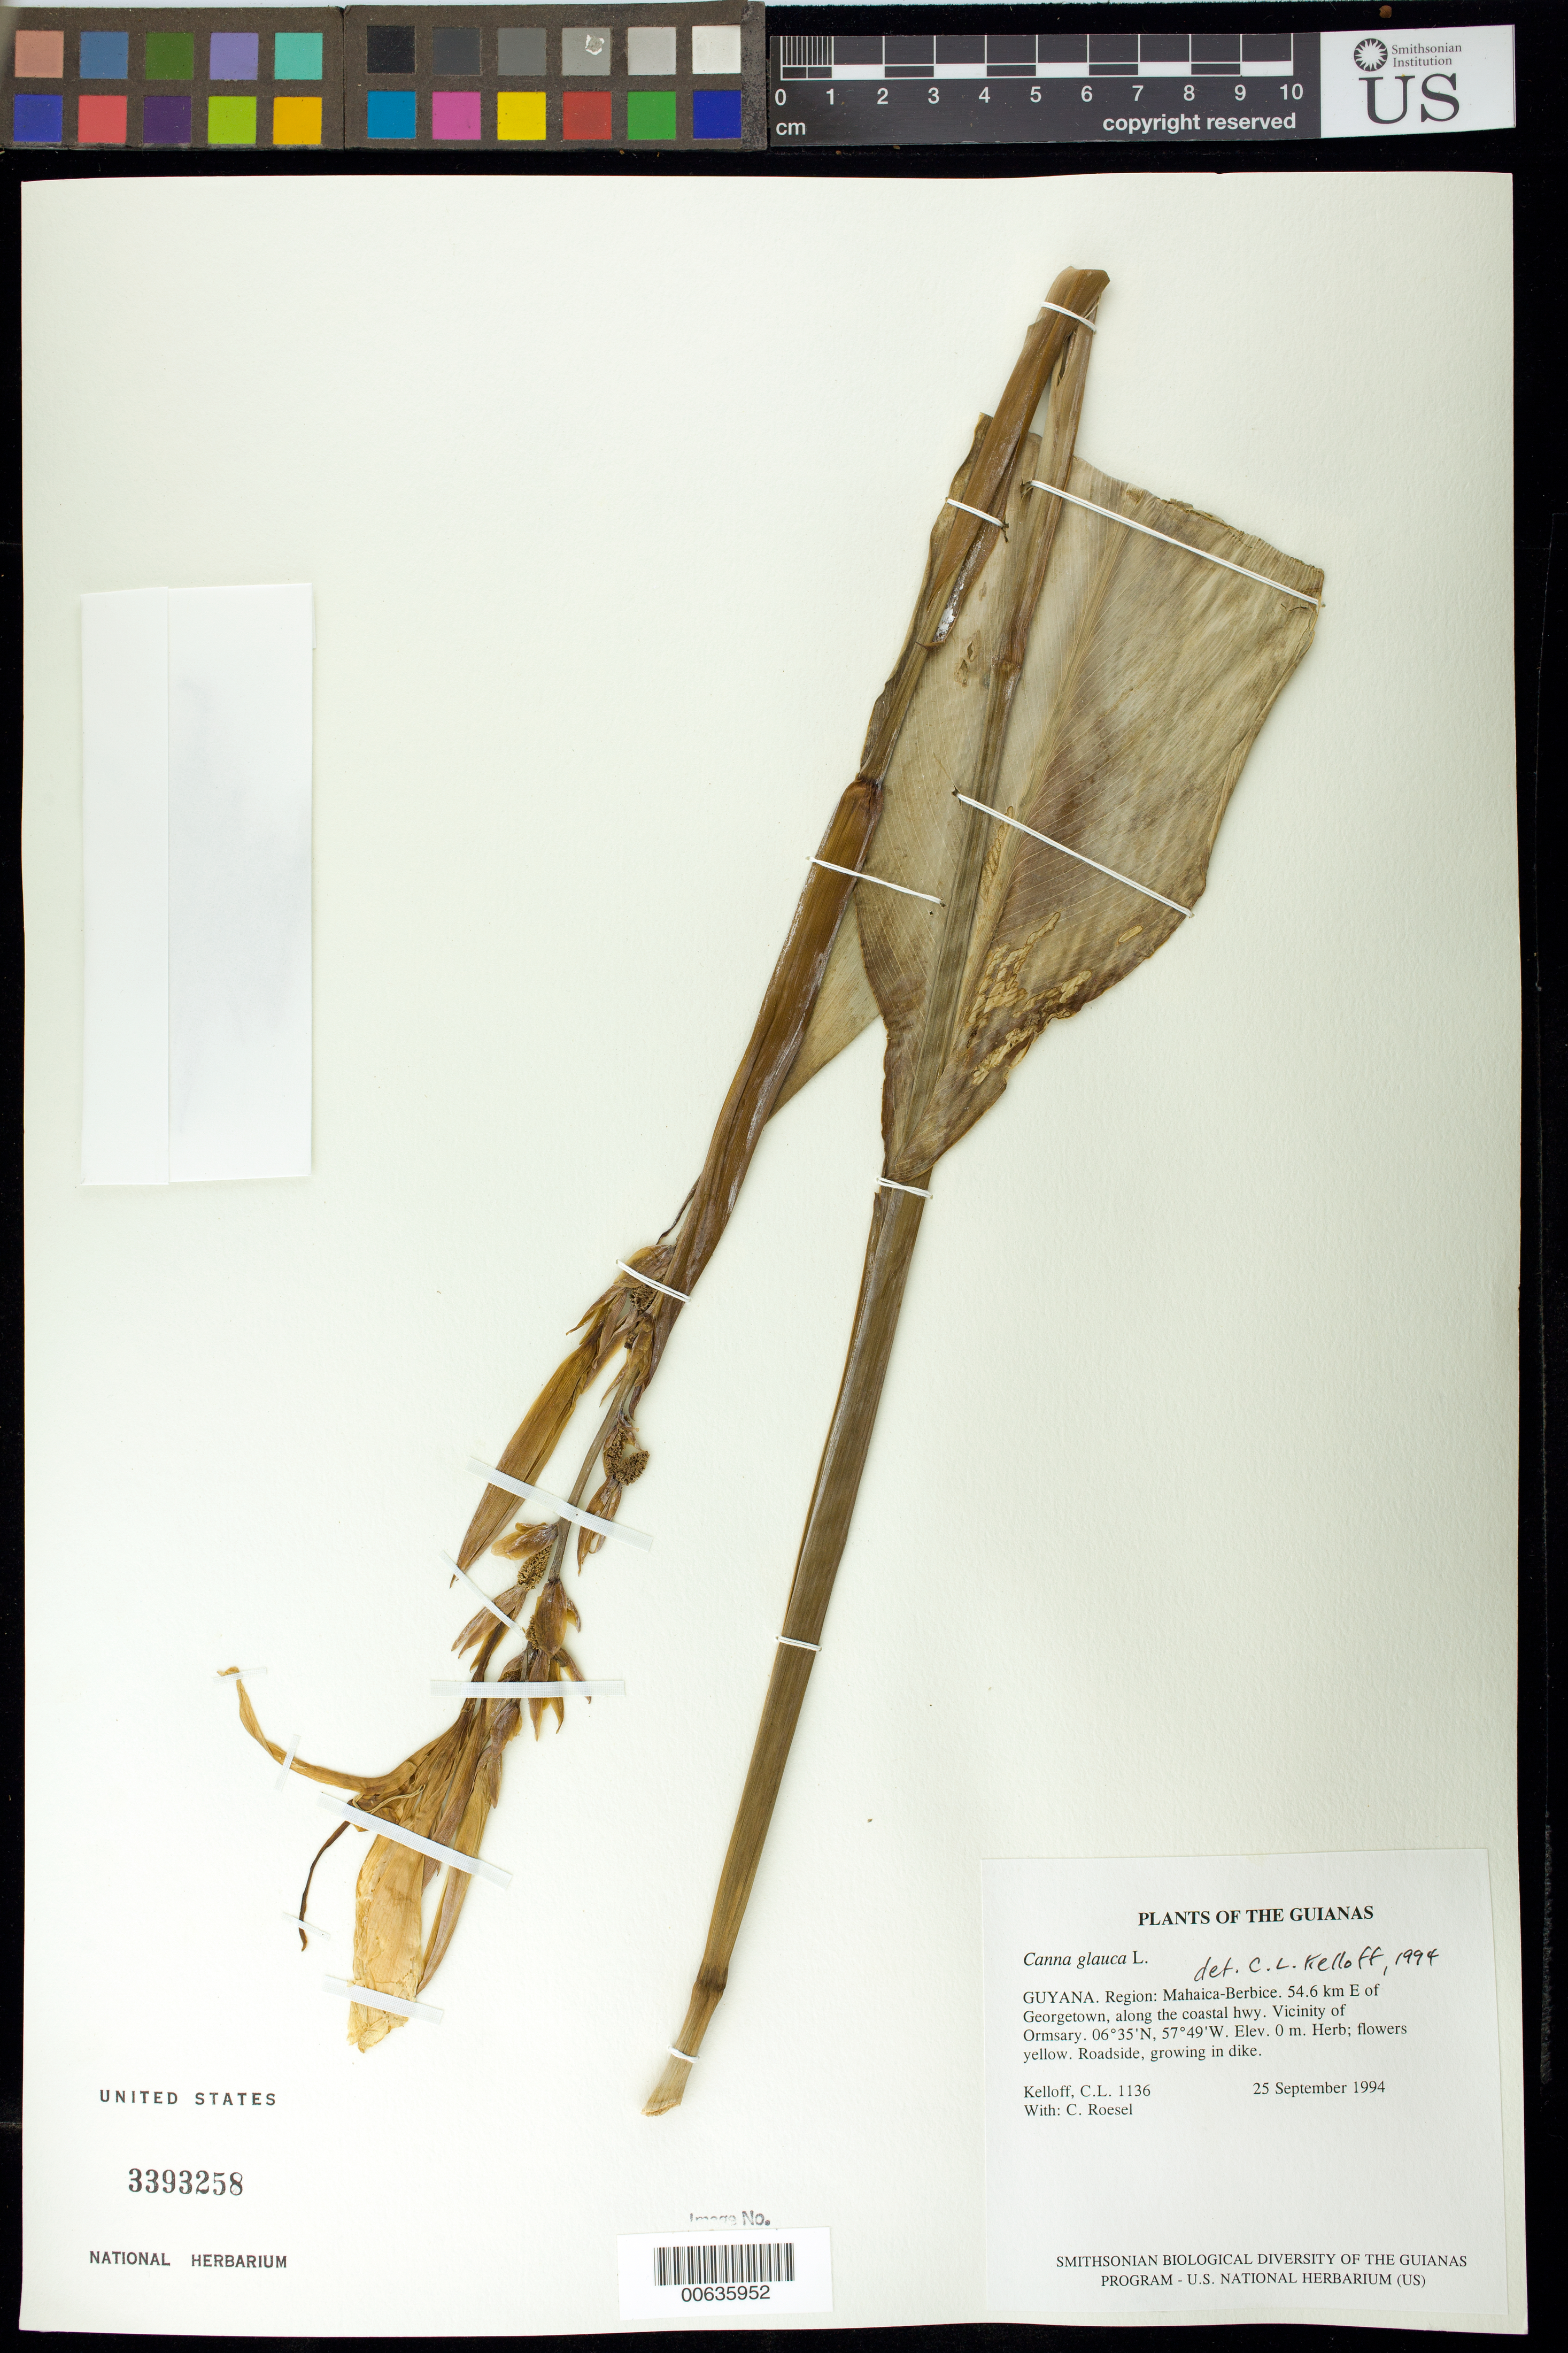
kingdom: Plantae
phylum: Tracheophyta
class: Liliopsida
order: Zingiberales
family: Cannaceae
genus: Canna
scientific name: Canna glauca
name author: L.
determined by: Kelloff, Carol L., (US), Smithsonian Institution - National Museum of Natural History (UNITED STATES)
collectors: C. L. Kelloff & C. S. Roesel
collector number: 1136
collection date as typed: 25 September 1994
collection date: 1994-09-25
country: Guyana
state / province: Mahaica-Berbice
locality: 54.6 km E of Georgetown, along the coastal hwy. Vicinity of Ormsary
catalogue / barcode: US 3393258